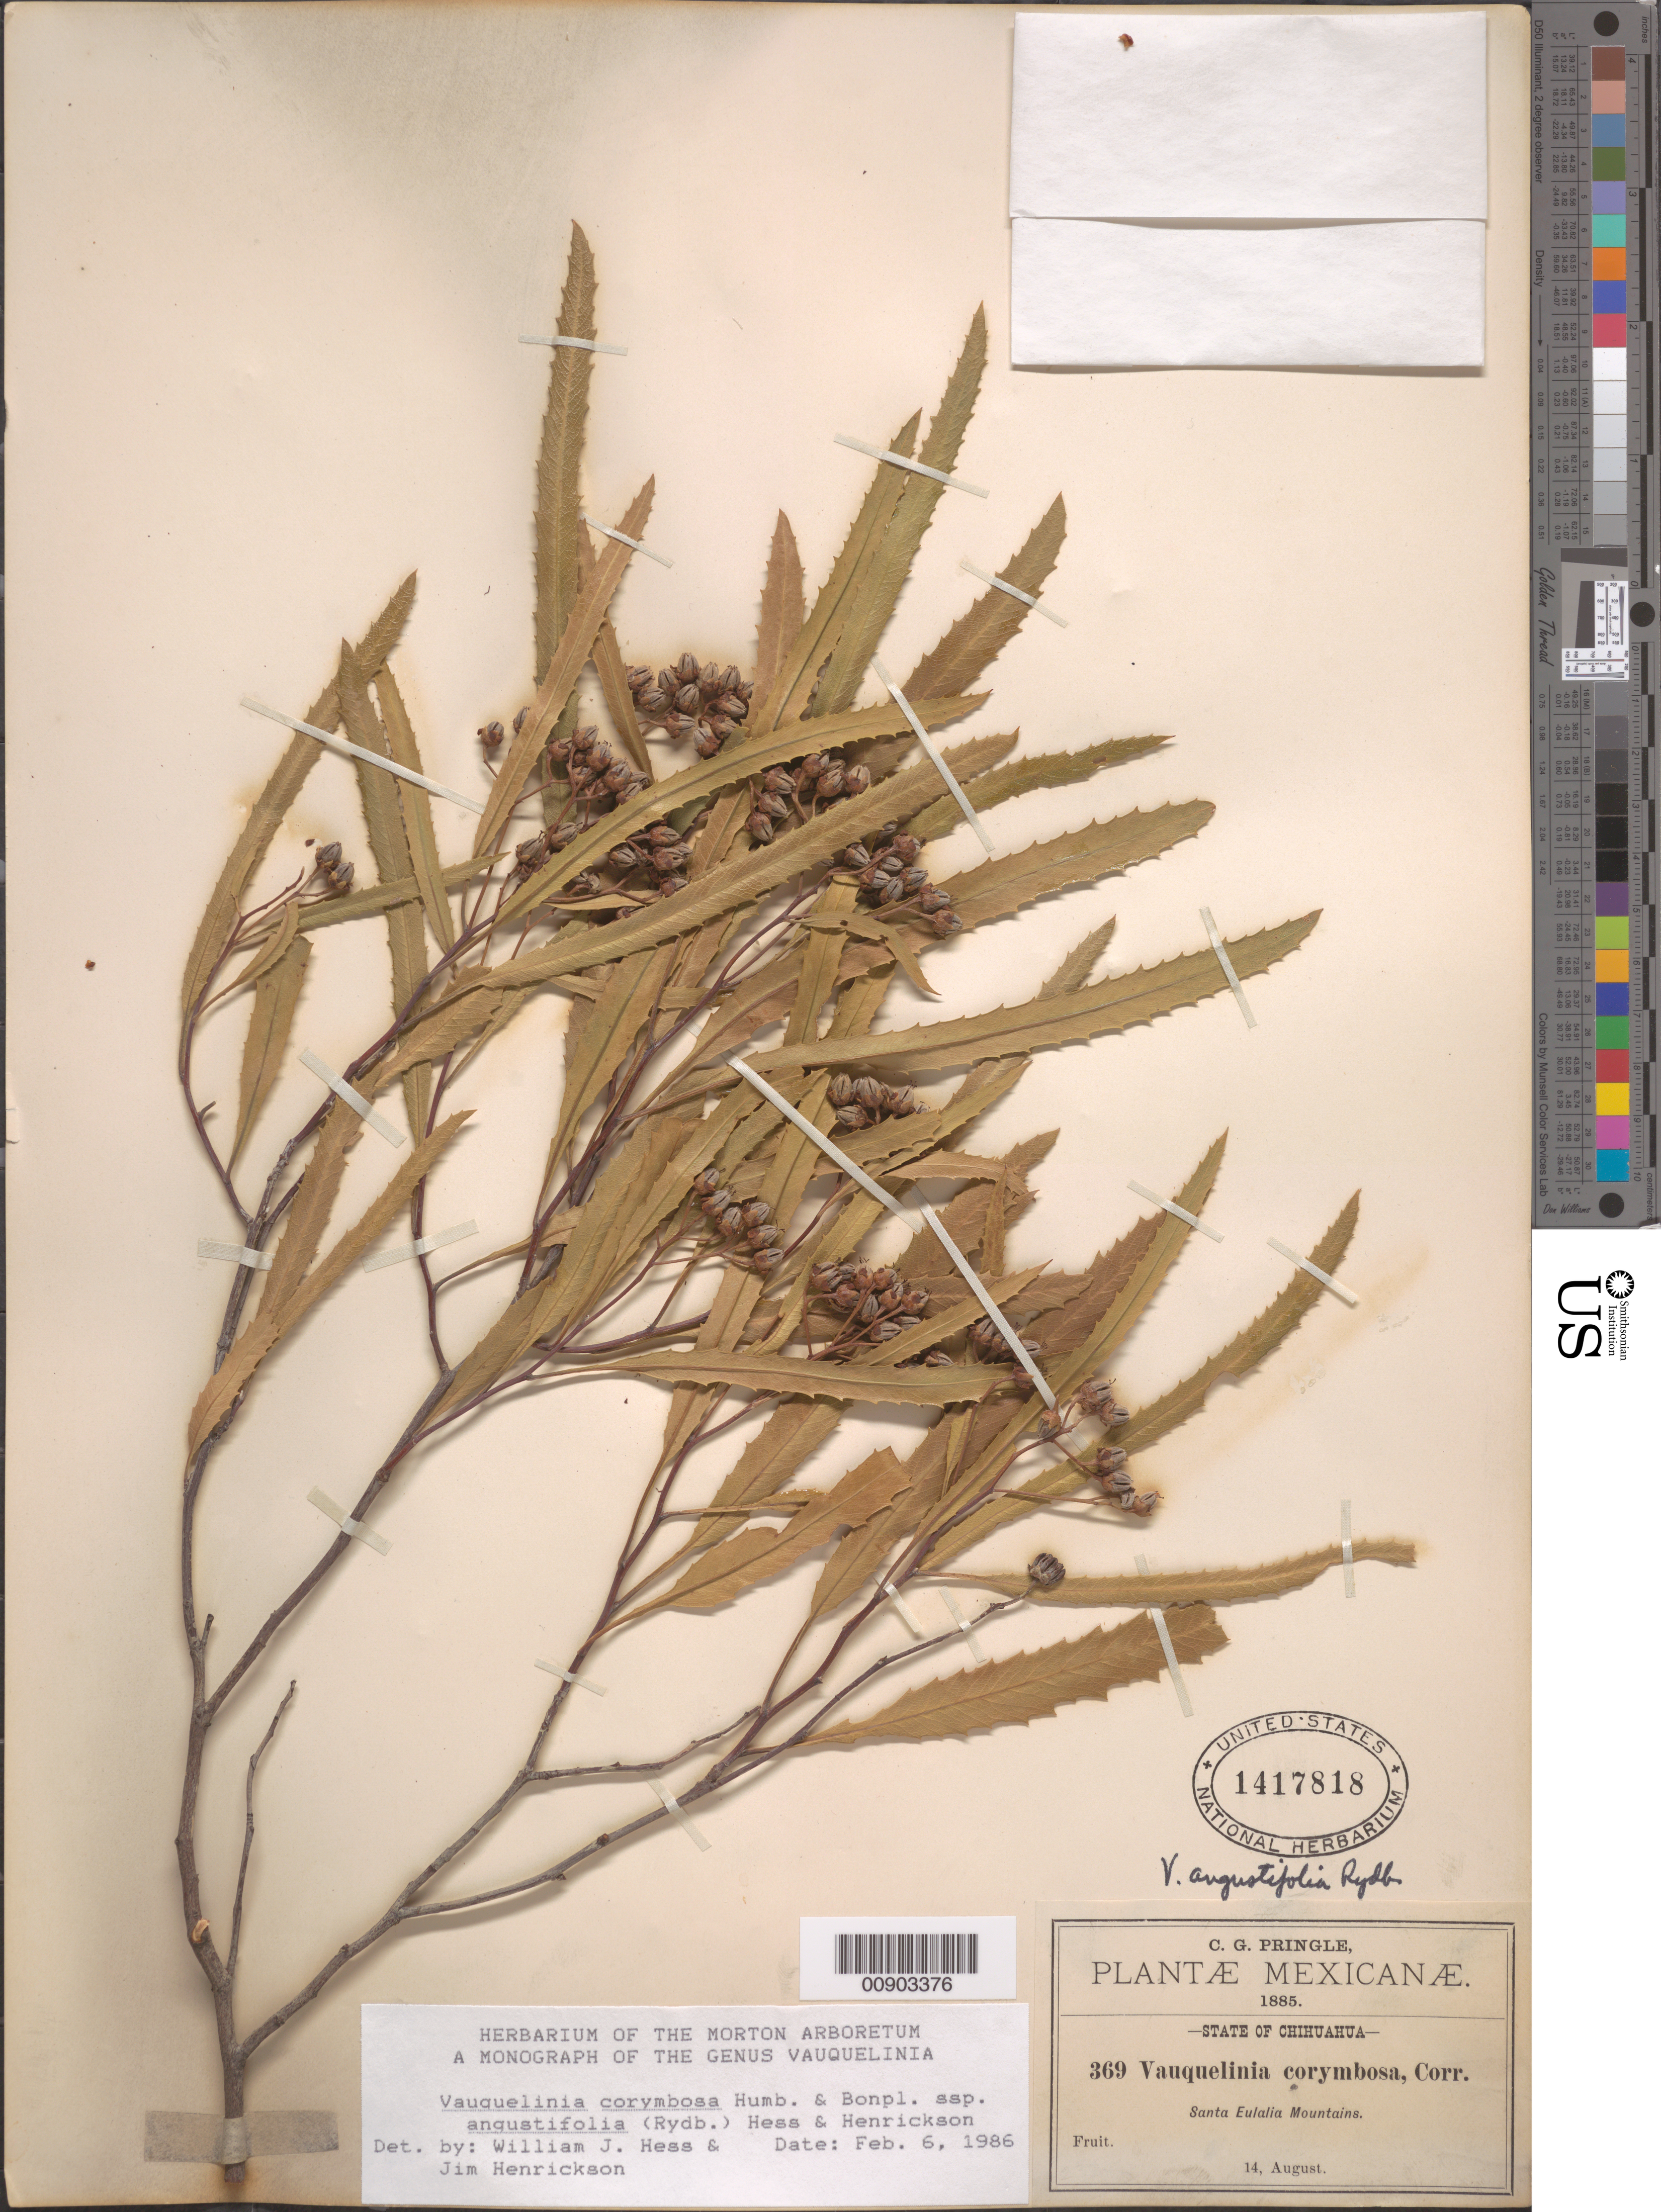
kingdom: Plantae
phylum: Tracheophyta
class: Magnoliopsida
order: Rosales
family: Rosaceae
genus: Vauquelinia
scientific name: Vauquelinia corymbosa subsp. angustifolia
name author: (Rydb.) W.J. Hess & Henrickson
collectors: C. G. Pringle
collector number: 369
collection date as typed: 14 Aug 1885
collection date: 1885-08-14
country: Mexico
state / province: Chihuahua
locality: Santa Eulalia Mountains, Chihuahua.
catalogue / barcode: US 1417818